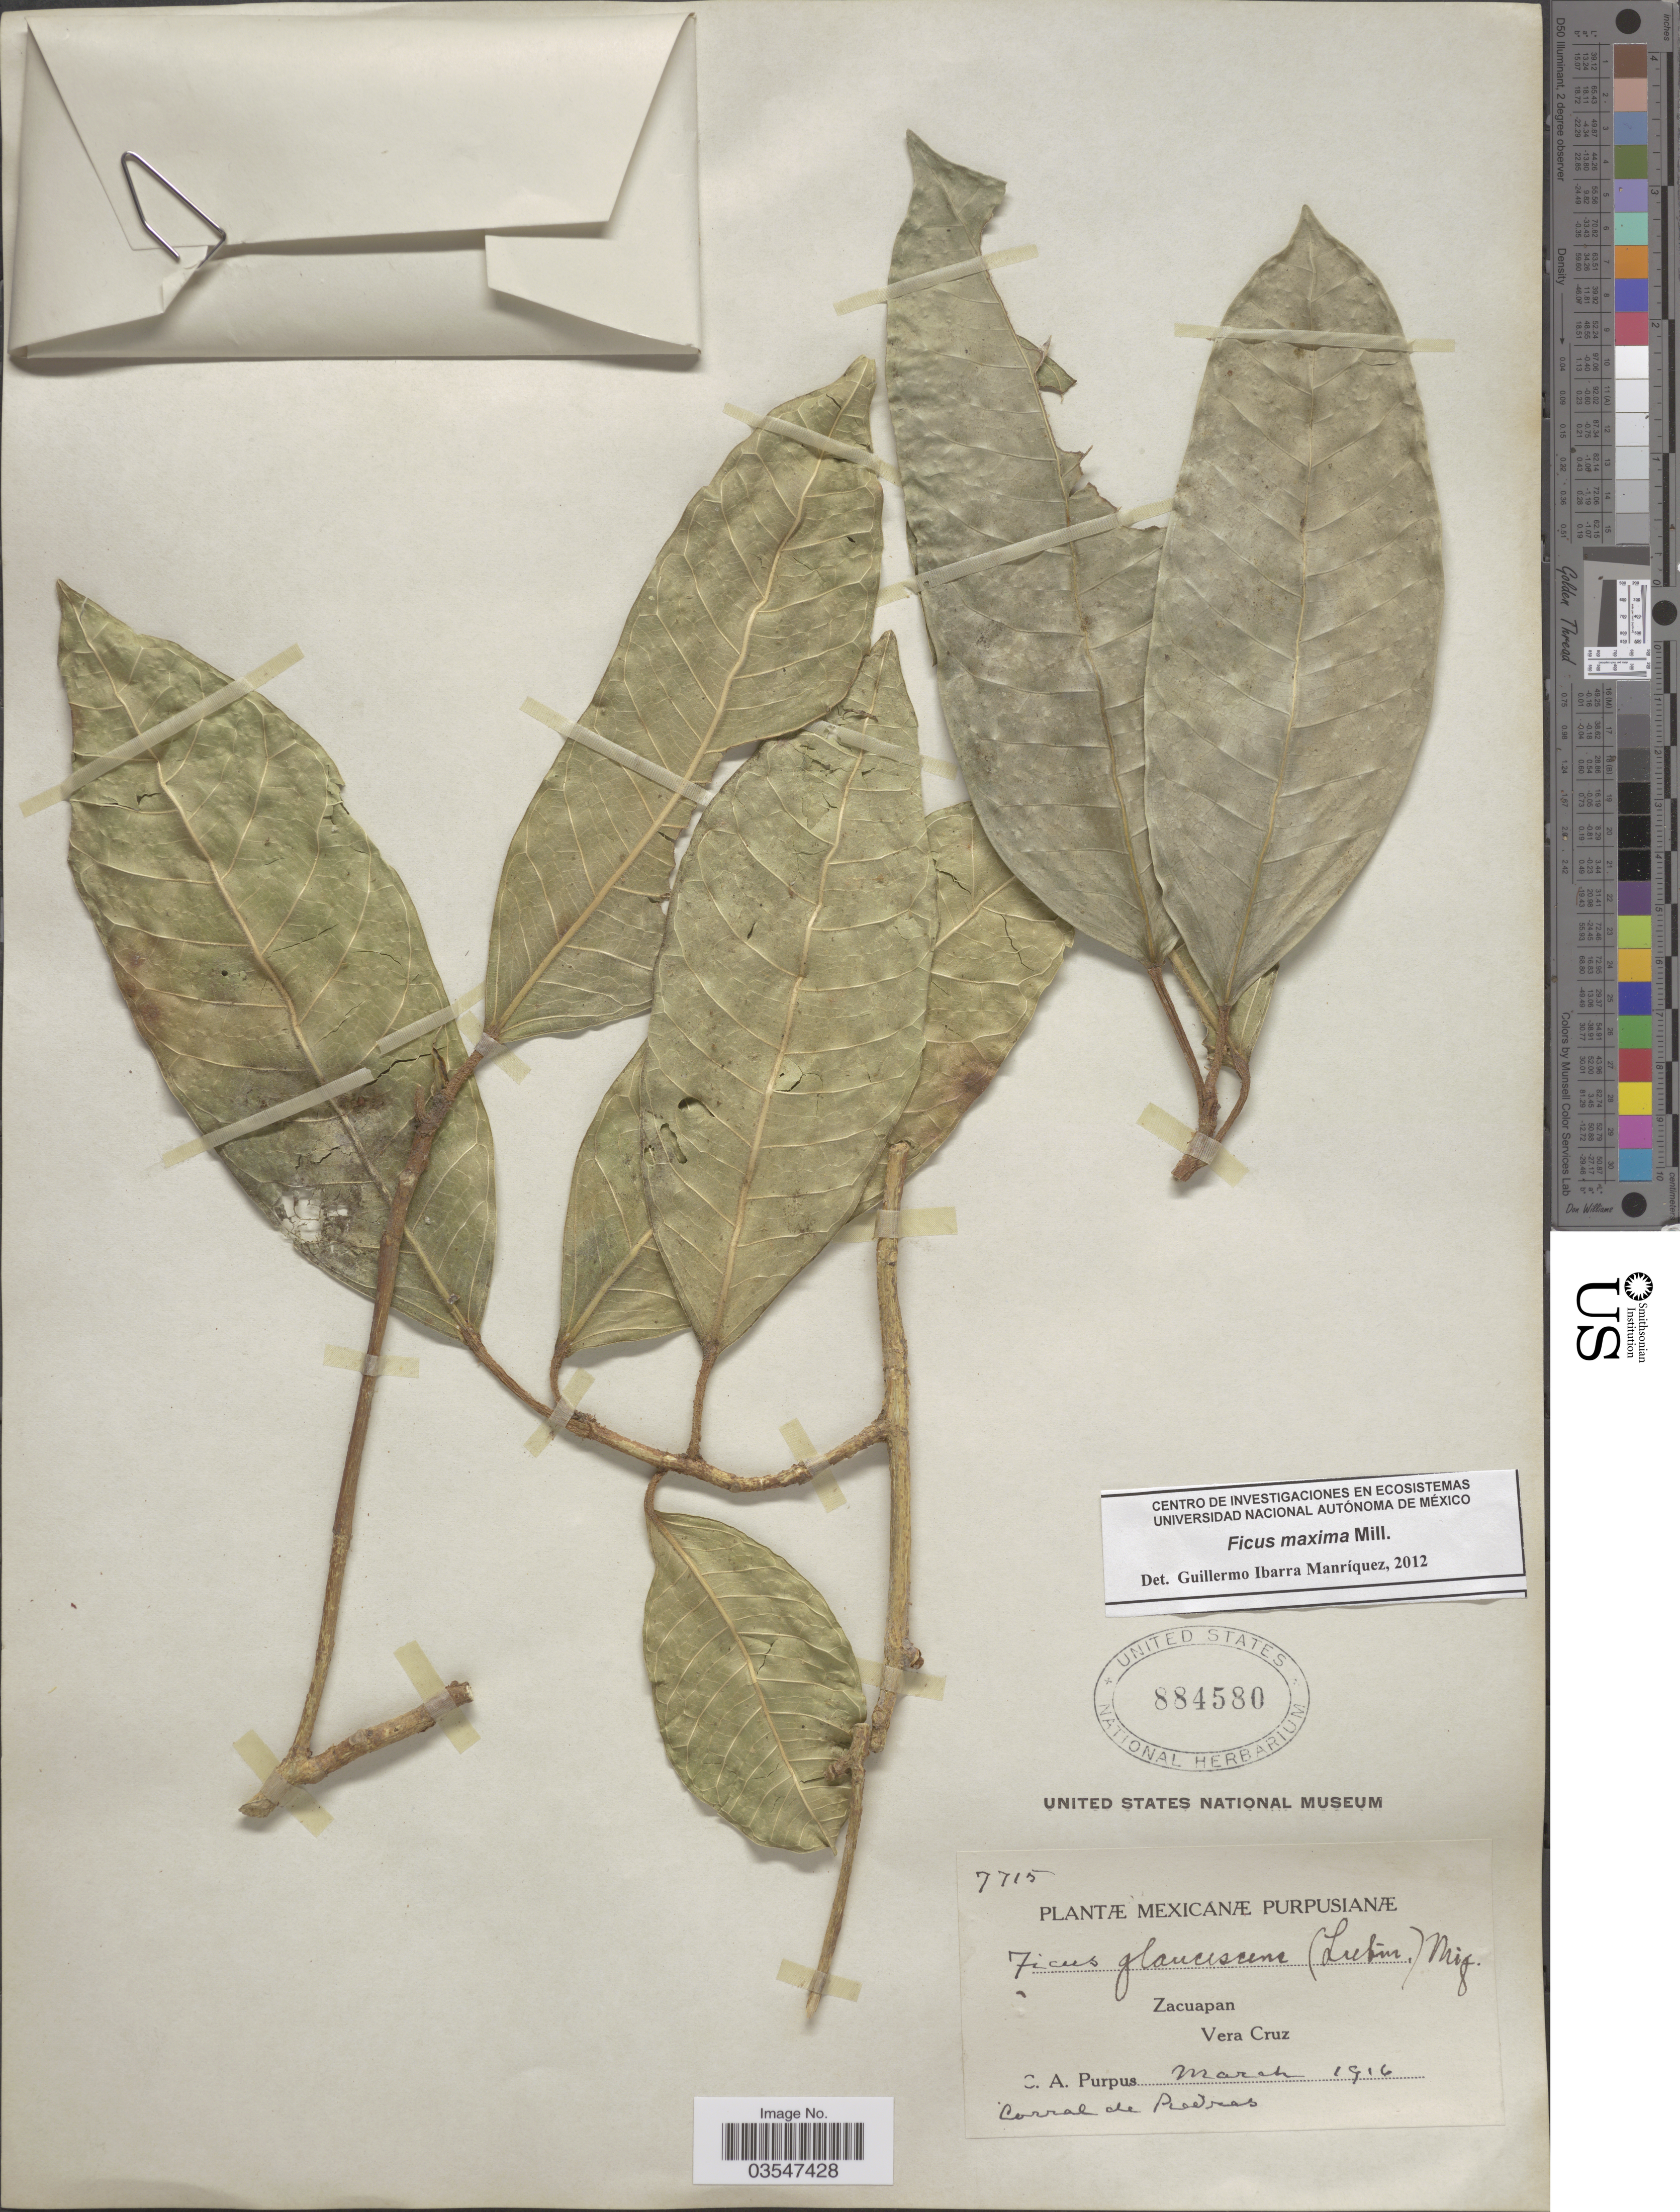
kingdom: Plantae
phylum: Tracheophyta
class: Magnoliopsida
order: Rosales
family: Moraceae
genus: Ficus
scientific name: Ficus maxima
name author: Mill.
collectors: C. A. Purpus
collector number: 7715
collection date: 1916-03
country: Mexico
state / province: Veracruz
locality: Zacuapan, Vera Cruz. Corral de Piedras.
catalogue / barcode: US 884580